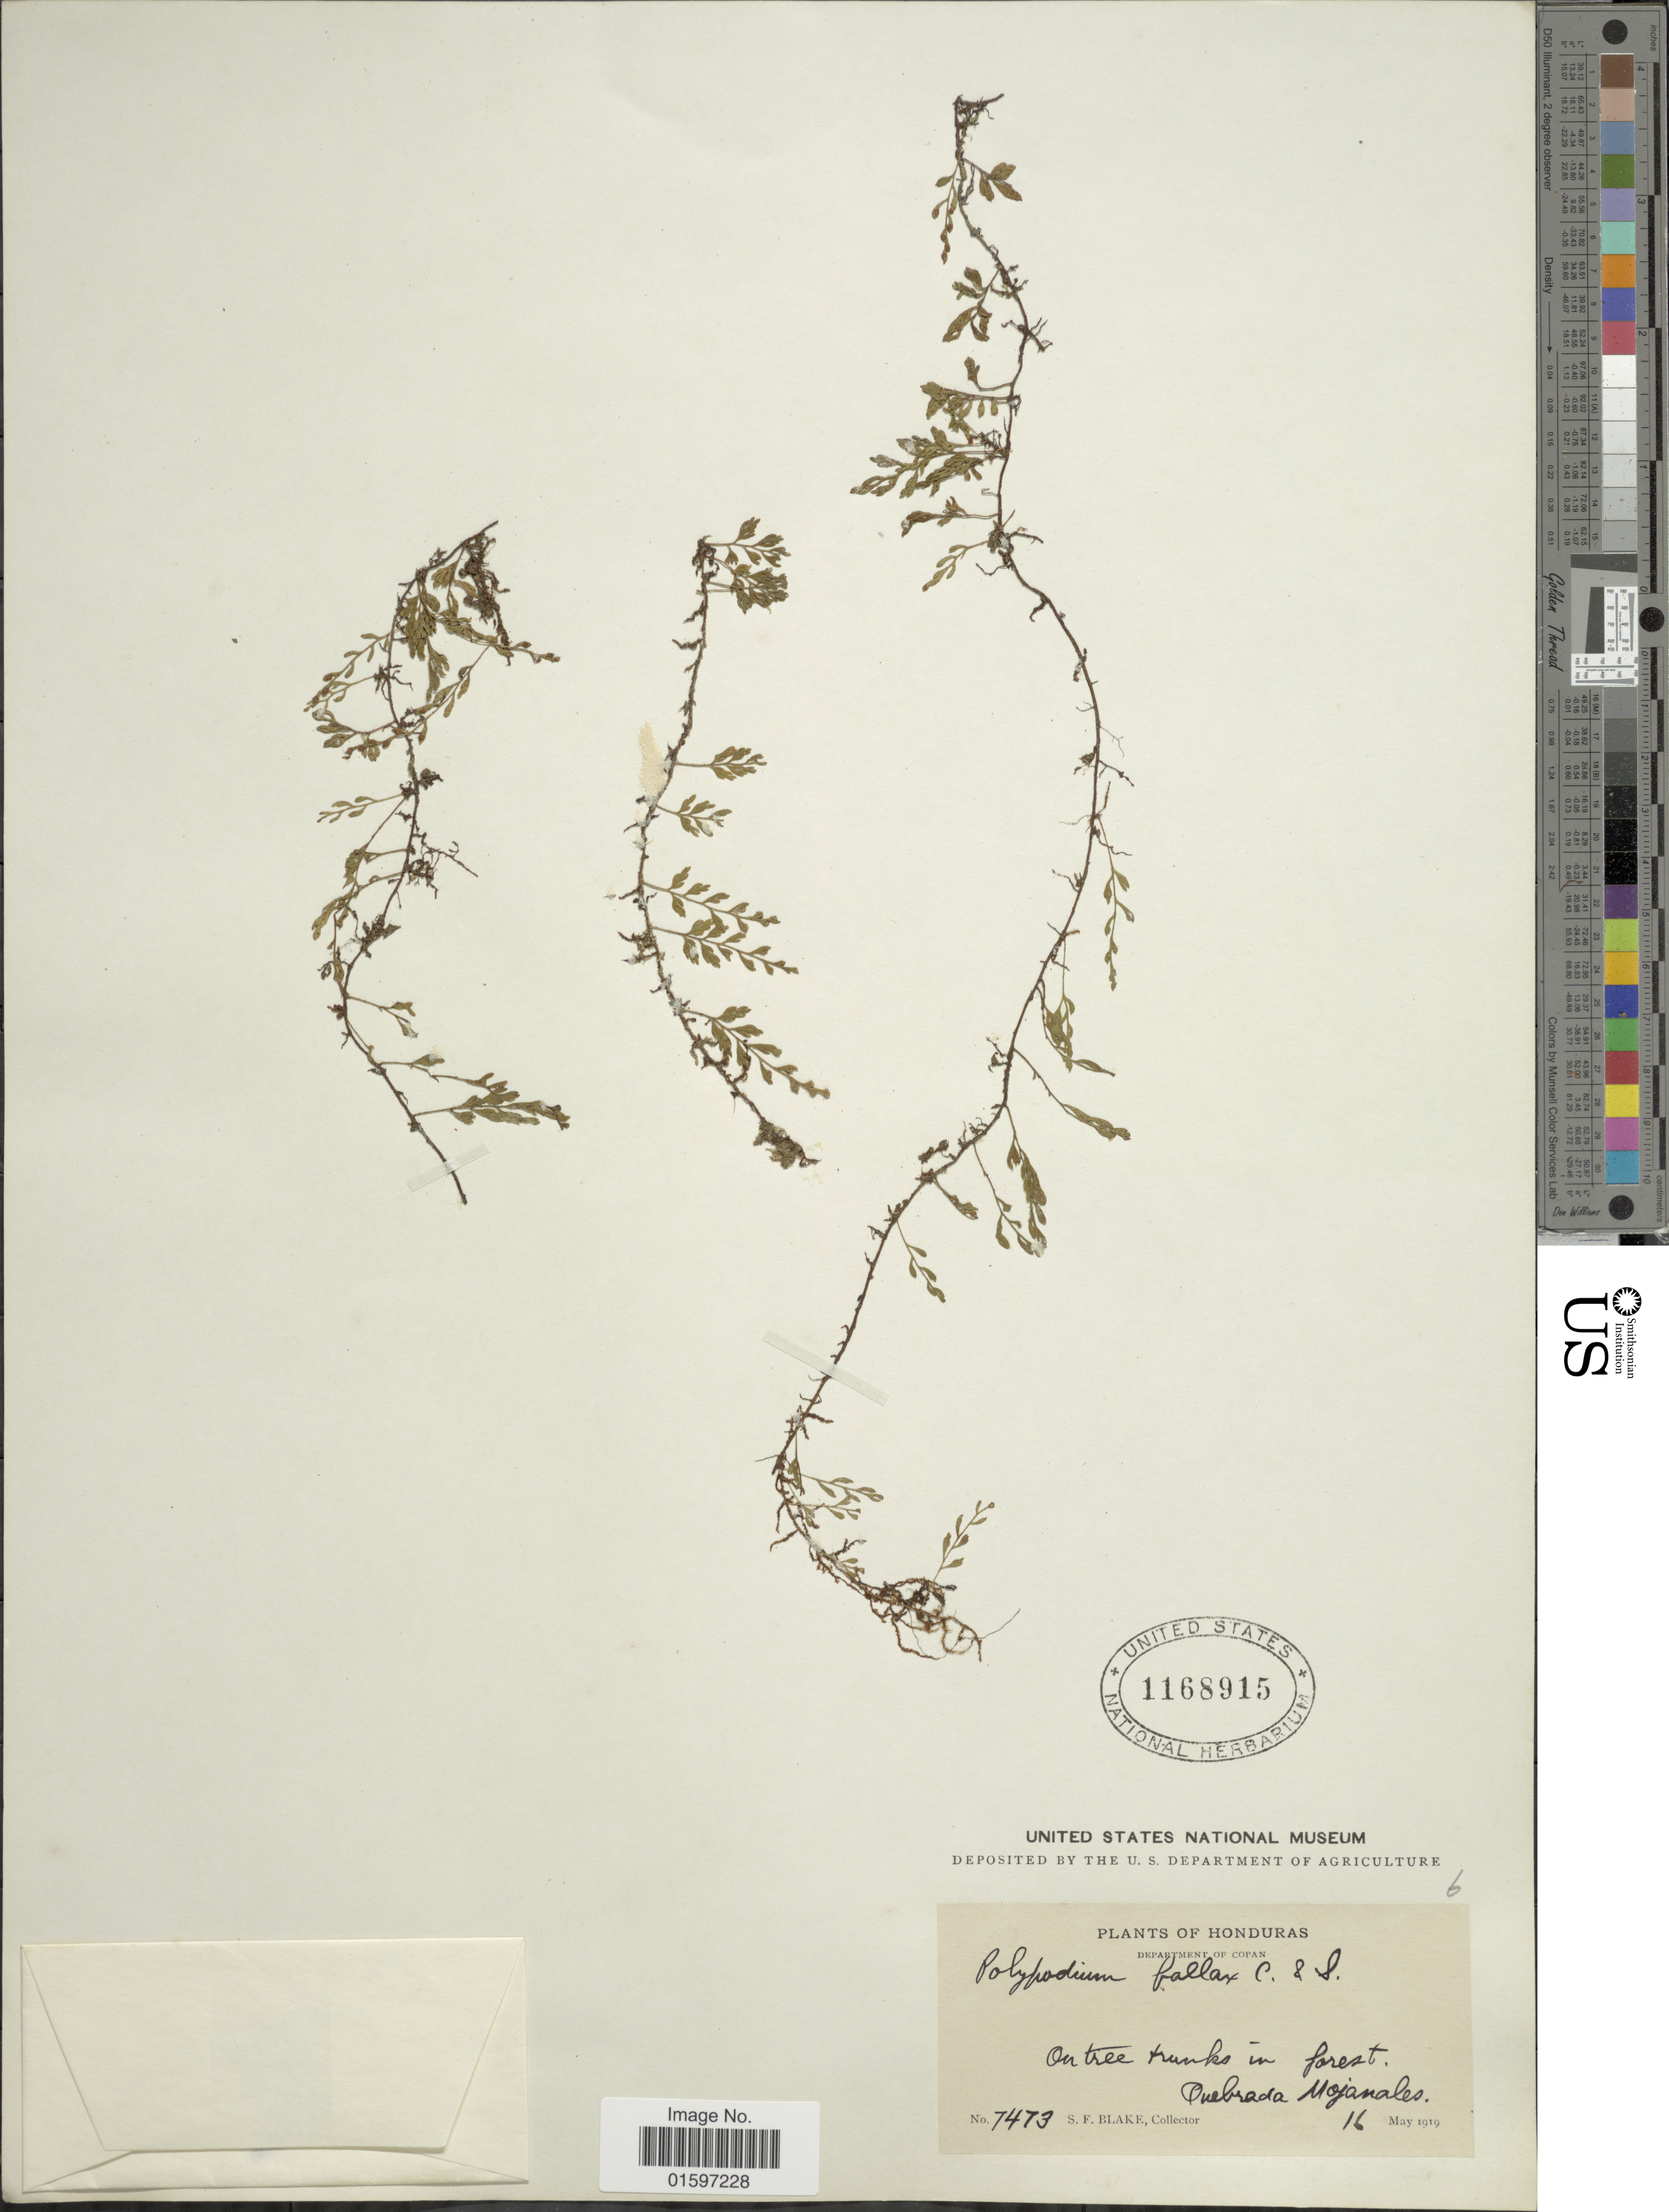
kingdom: Plantae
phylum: Tracheophyta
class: Polypodiopsida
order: Polypodiales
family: Polypodiaceae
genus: Pleopeltis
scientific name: Pleopeltis fallax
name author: (Schltdl. & Cham.) Mickel & Beitel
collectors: S. Blake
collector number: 7473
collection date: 1919-05-16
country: Honduras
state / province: Copán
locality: Honduras, Department of Copan, on tree trunks in forest, Quebrada Mojanales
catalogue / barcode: US 1168915